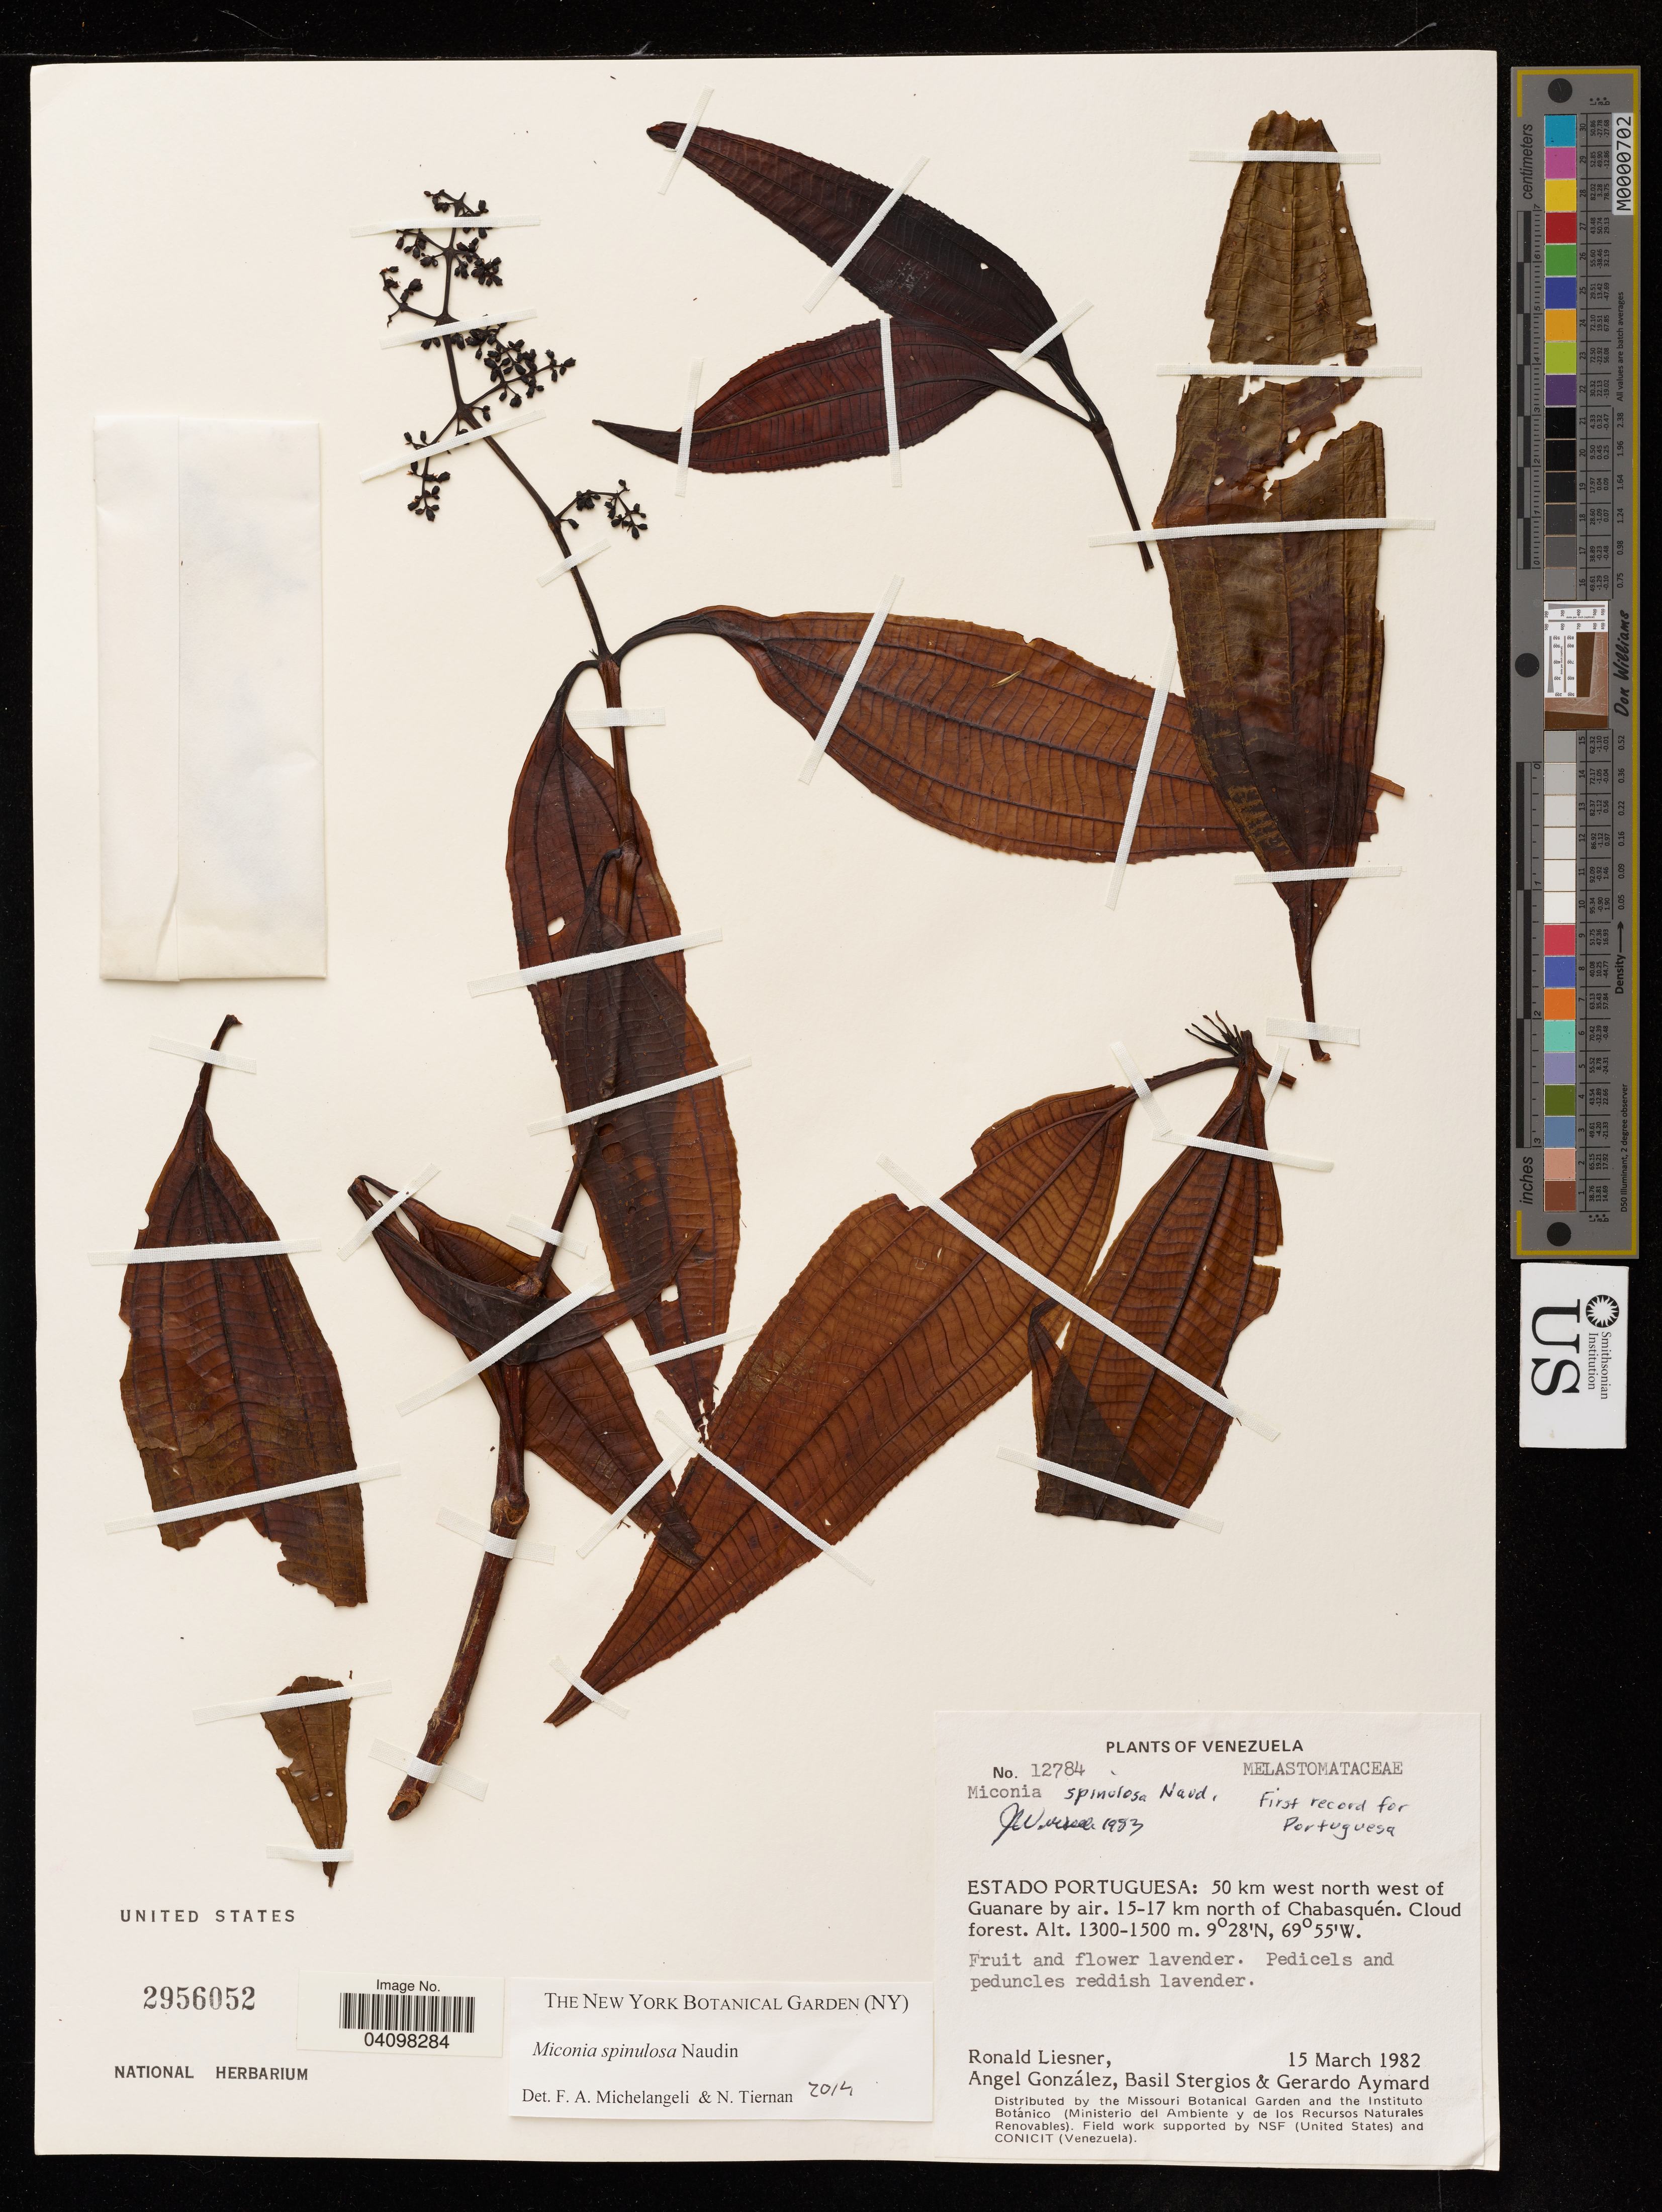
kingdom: Plantae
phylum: Tracheophyta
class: Magnoliopsida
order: Myrtales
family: Melastomataceae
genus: Miconia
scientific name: Miconia spinulosa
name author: Naudin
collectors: R. L. Liesner, A. González, B. G. Stergios & G. A. Aymard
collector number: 12784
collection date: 1982-03-15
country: Venezuela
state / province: Portuguesa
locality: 50 km west north west of Guanare by air, 15-17 km north of Chabaquén.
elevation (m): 1300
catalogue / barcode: US 2956052